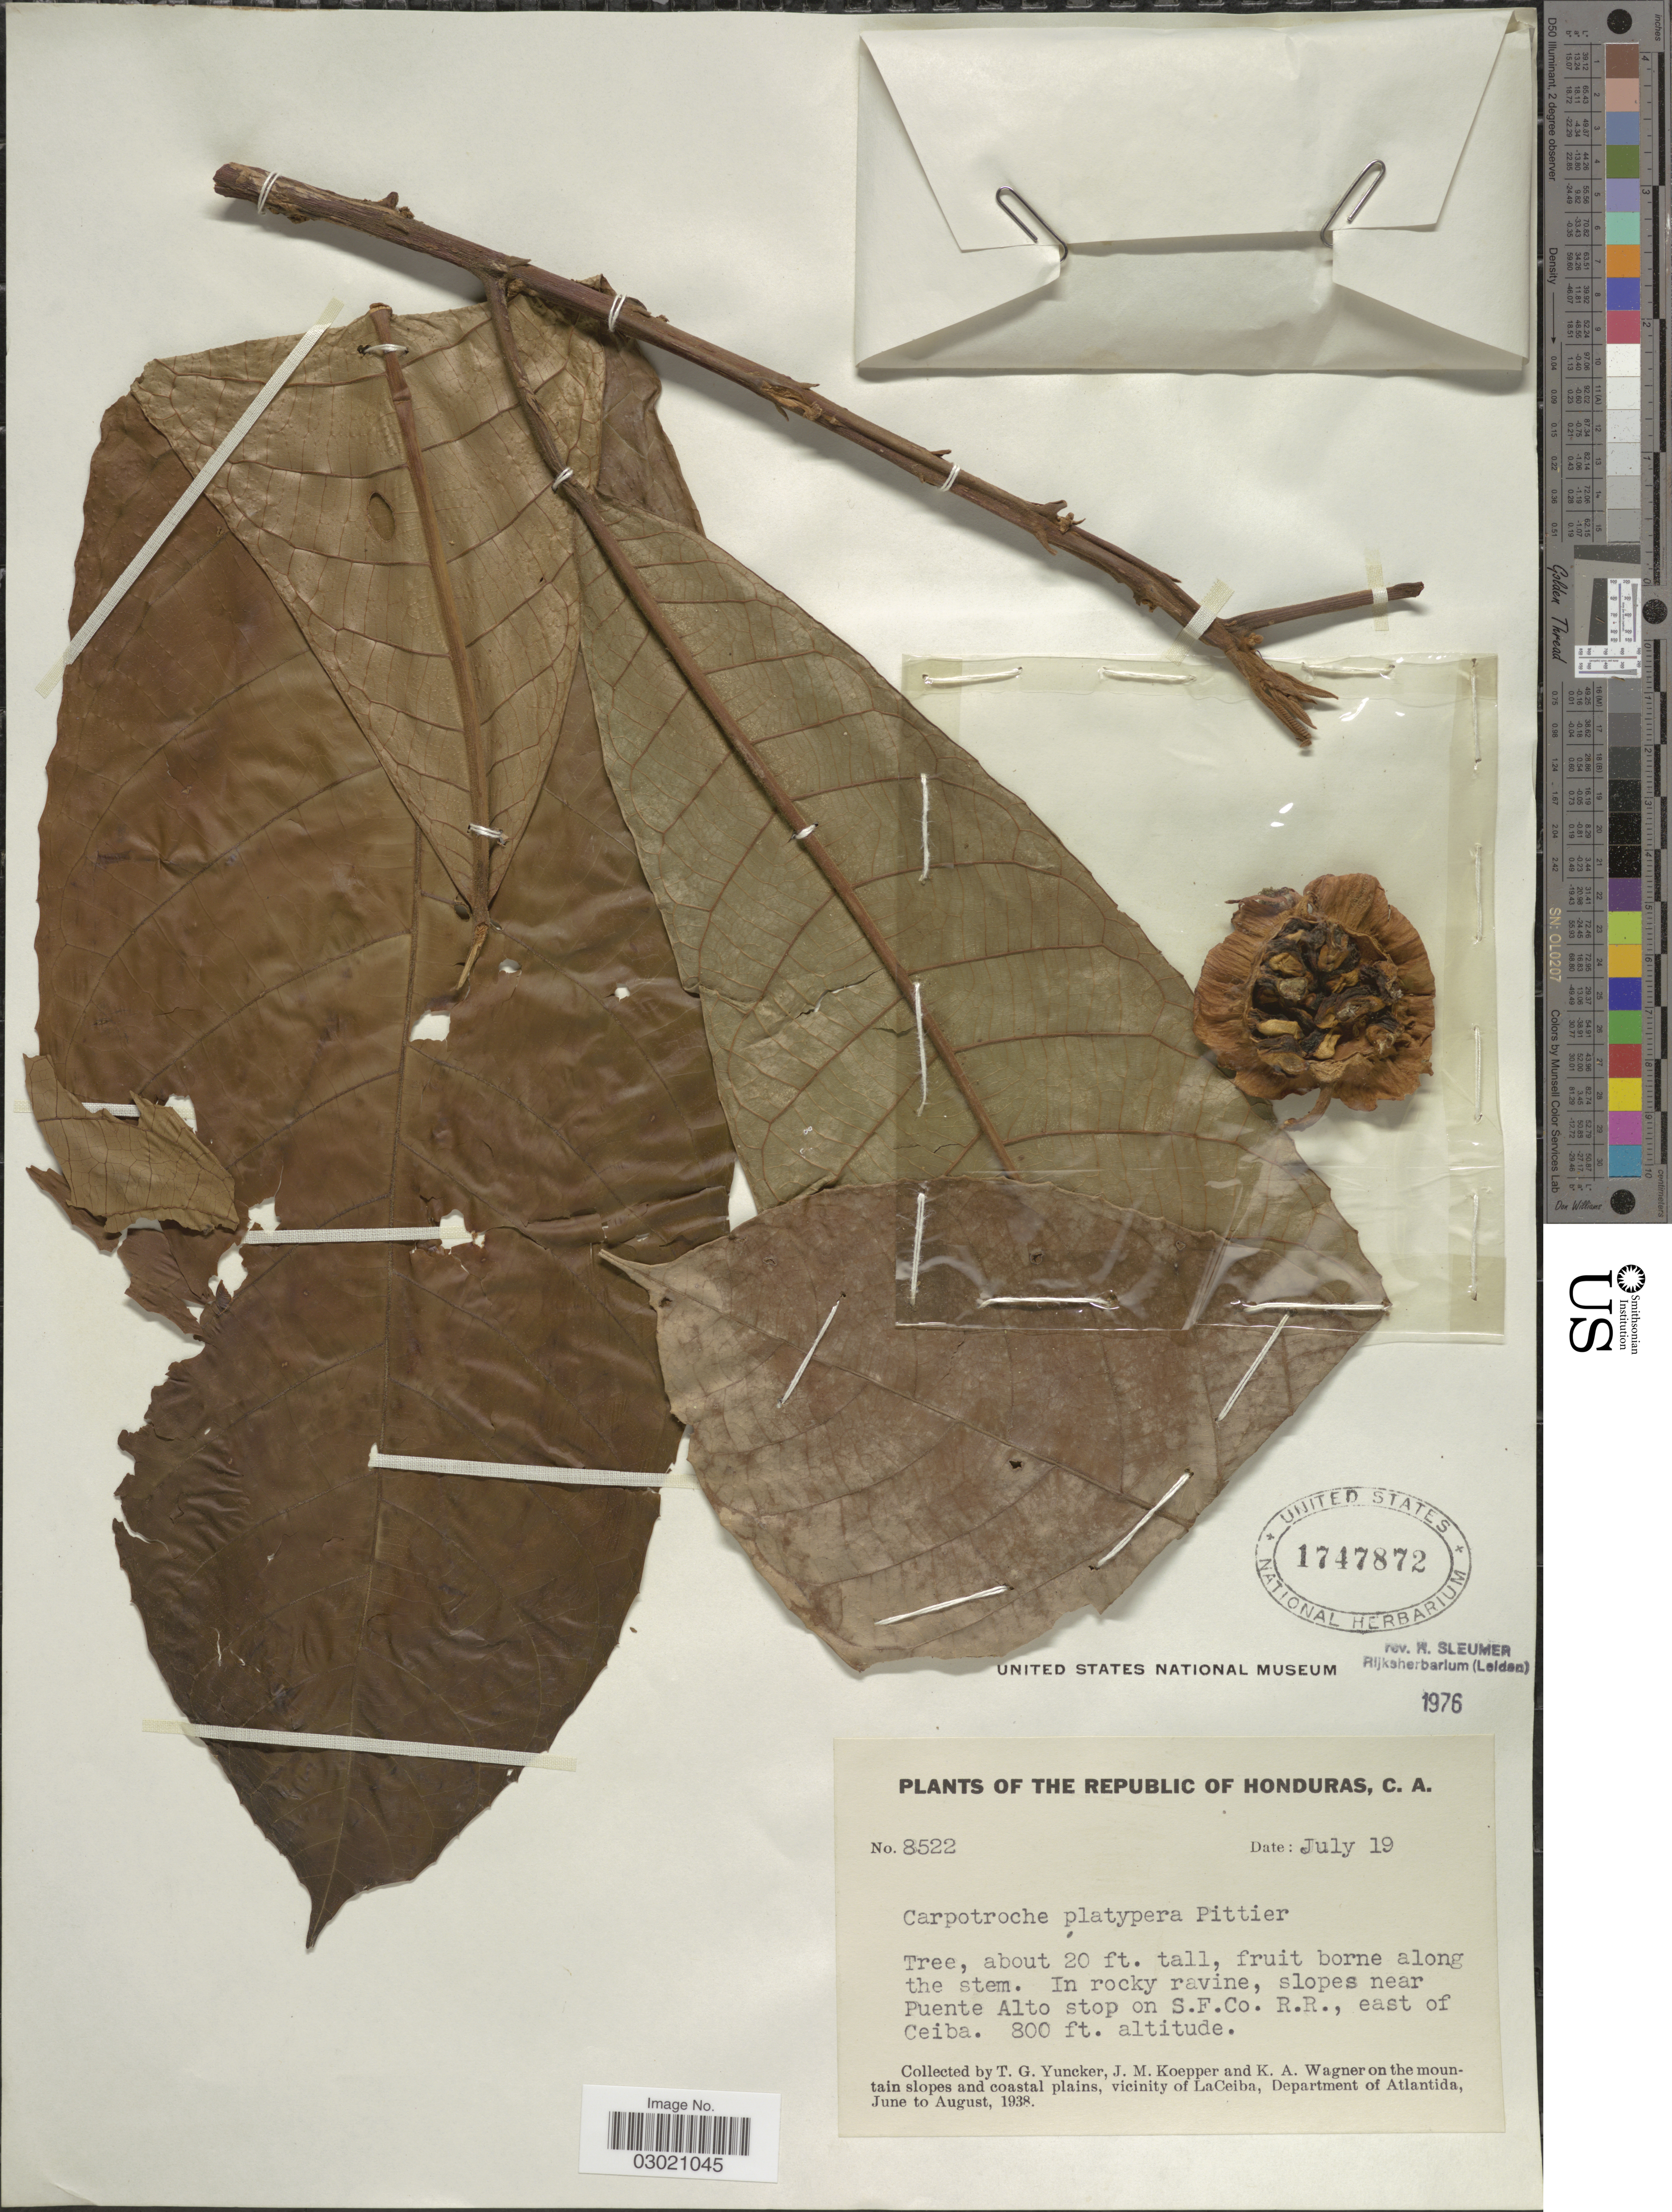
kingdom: Plantae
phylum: Tracheophyta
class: Magnoliopsida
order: Malpighiales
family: Achariaceae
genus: Carpotroche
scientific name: Carpotroche platyptera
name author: Pittier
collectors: T. G. Yuncker, J. M. Koepper & K. A. Wagner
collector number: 8522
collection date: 1938-07-19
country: Honduras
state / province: Atlántida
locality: Slopes near Puente Alto stop on S.F. Co. R.R., east of Ceiba. On the mountain slopes and coastal plains, vicinity of LaCeiba, Department of Atlantida.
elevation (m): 244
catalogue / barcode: US 1747872